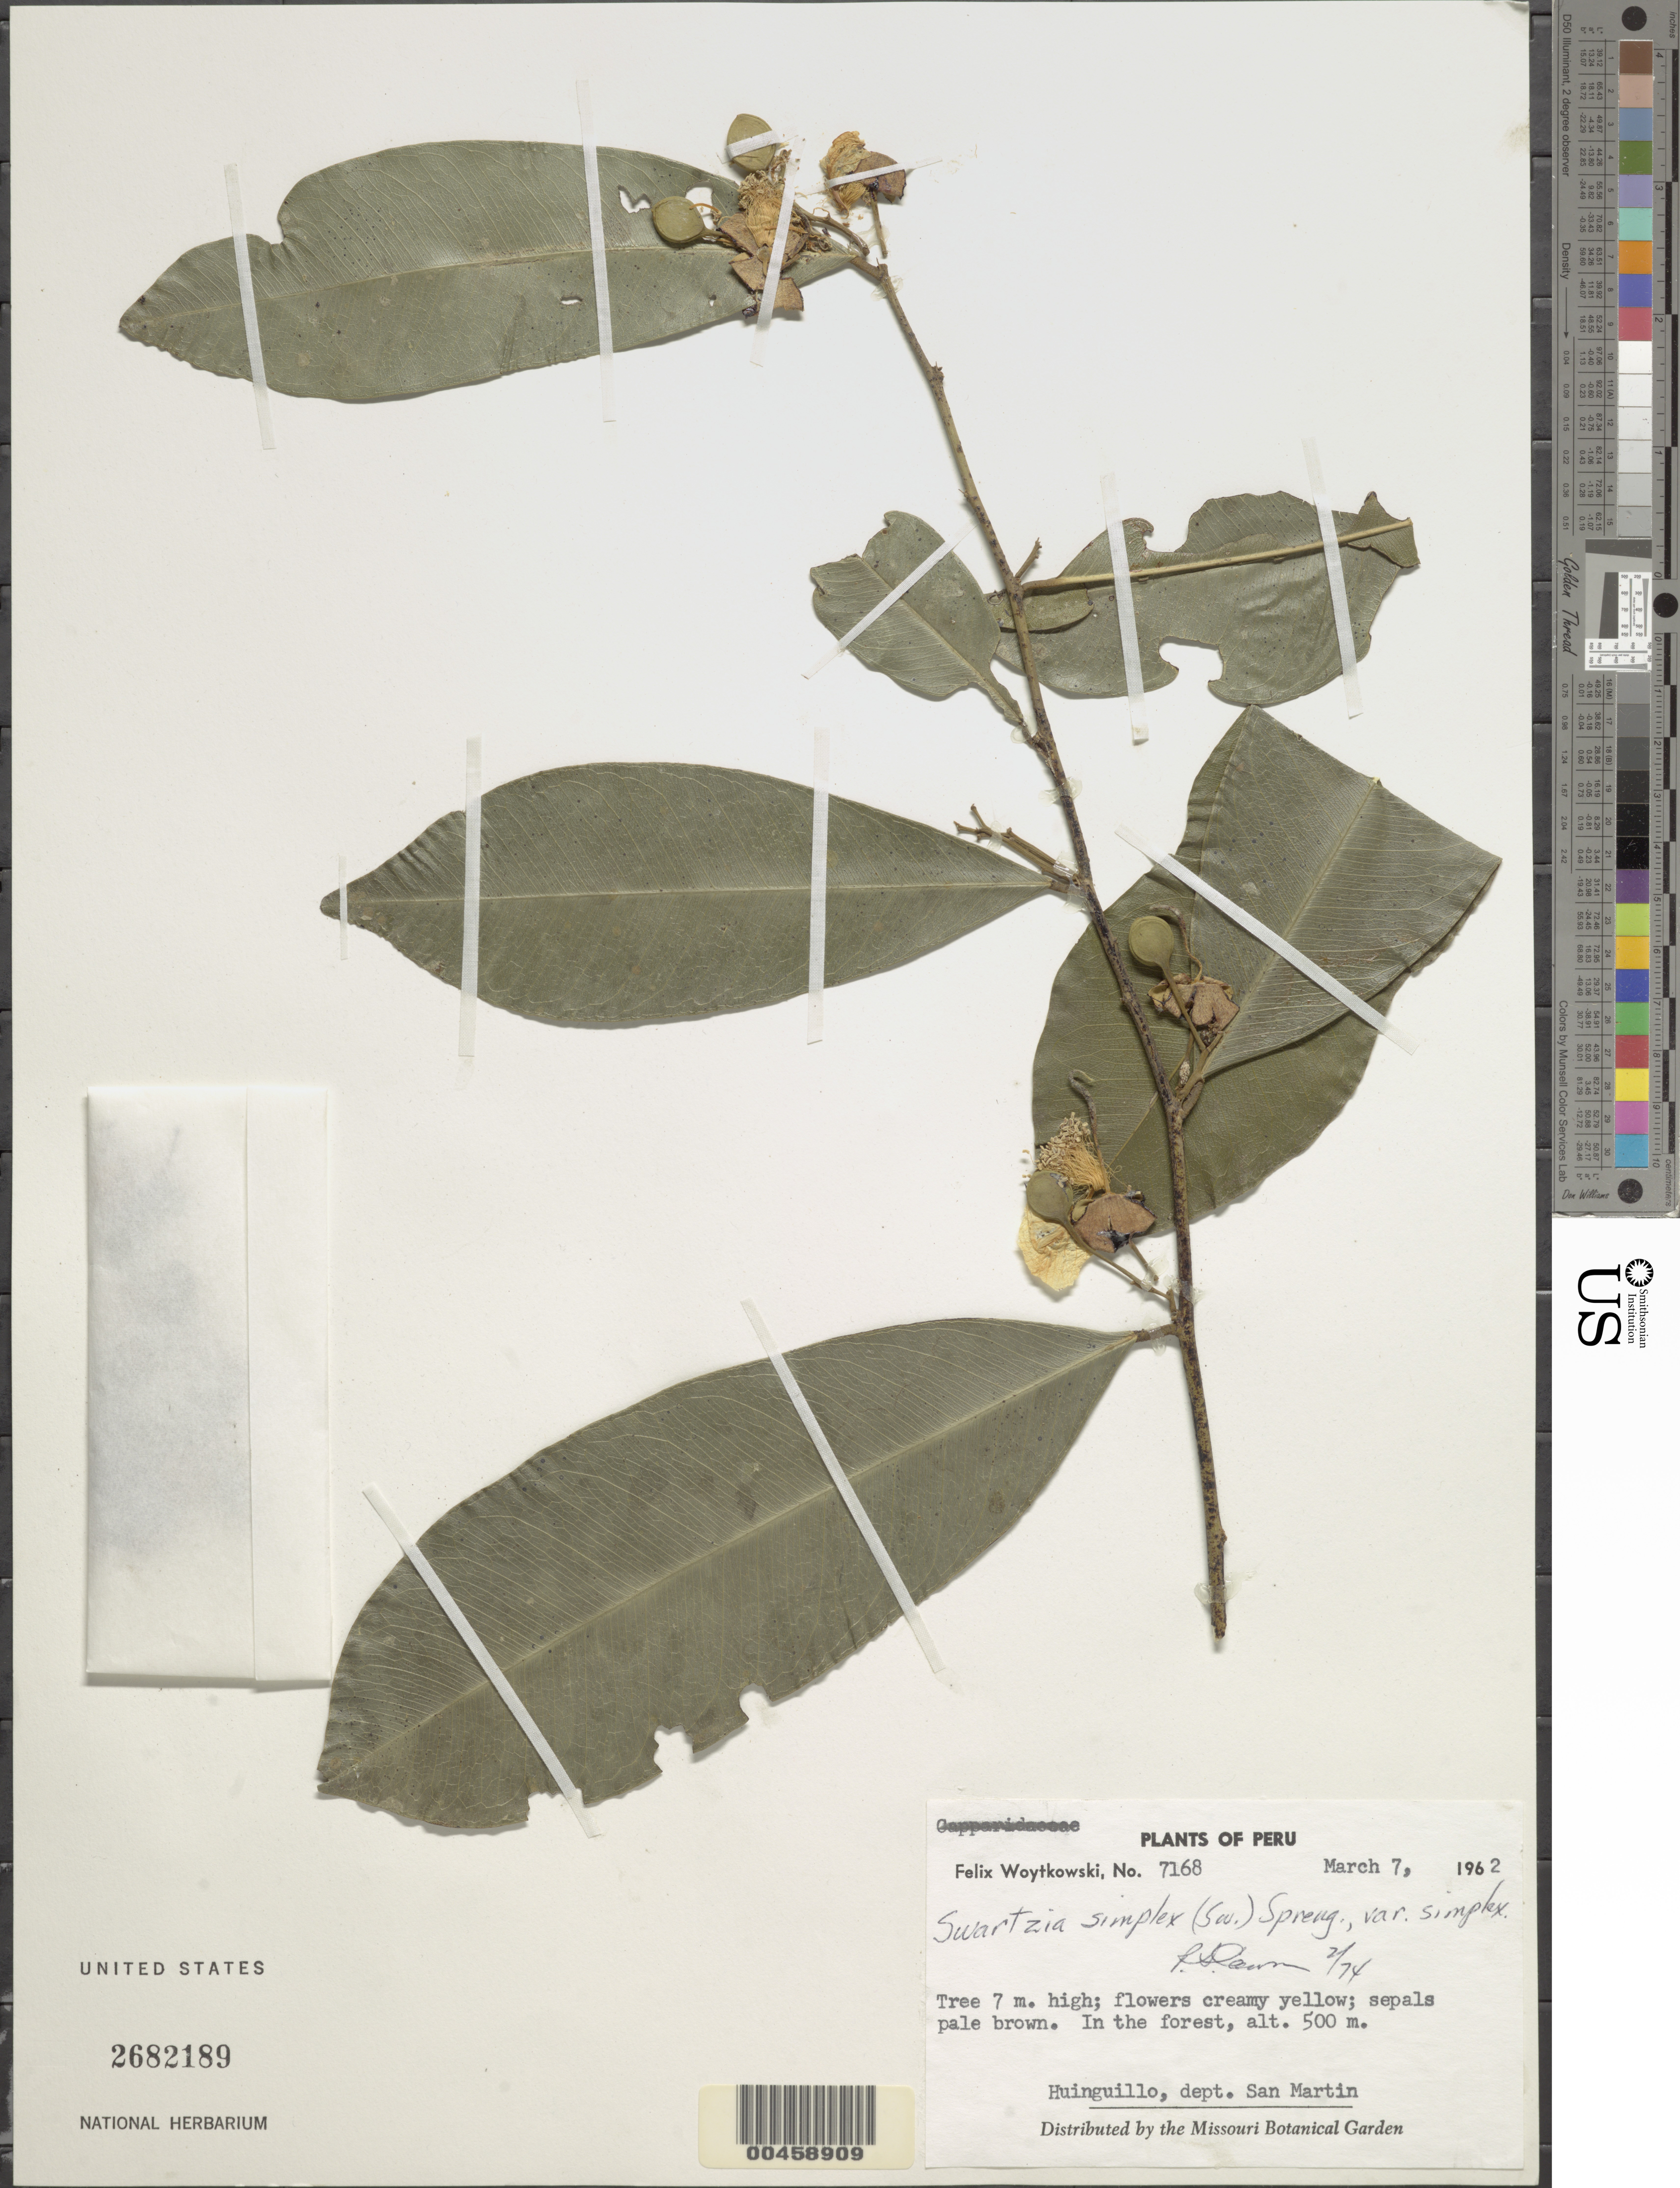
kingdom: Plantae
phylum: Tracheophyta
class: Magnoliopsida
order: Fabales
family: Fabaceae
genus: Swartzia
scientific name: Swartzia simplex var. simplex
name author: (Sw.) Spreng.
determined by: Cowan, R. S.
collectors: F. Woytkowski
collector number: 7168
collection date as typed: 07 Mar 1962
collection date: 1962-03-07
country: Peru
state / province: San Martín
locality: Huinguillo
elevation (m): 500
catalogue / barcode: US 2682189